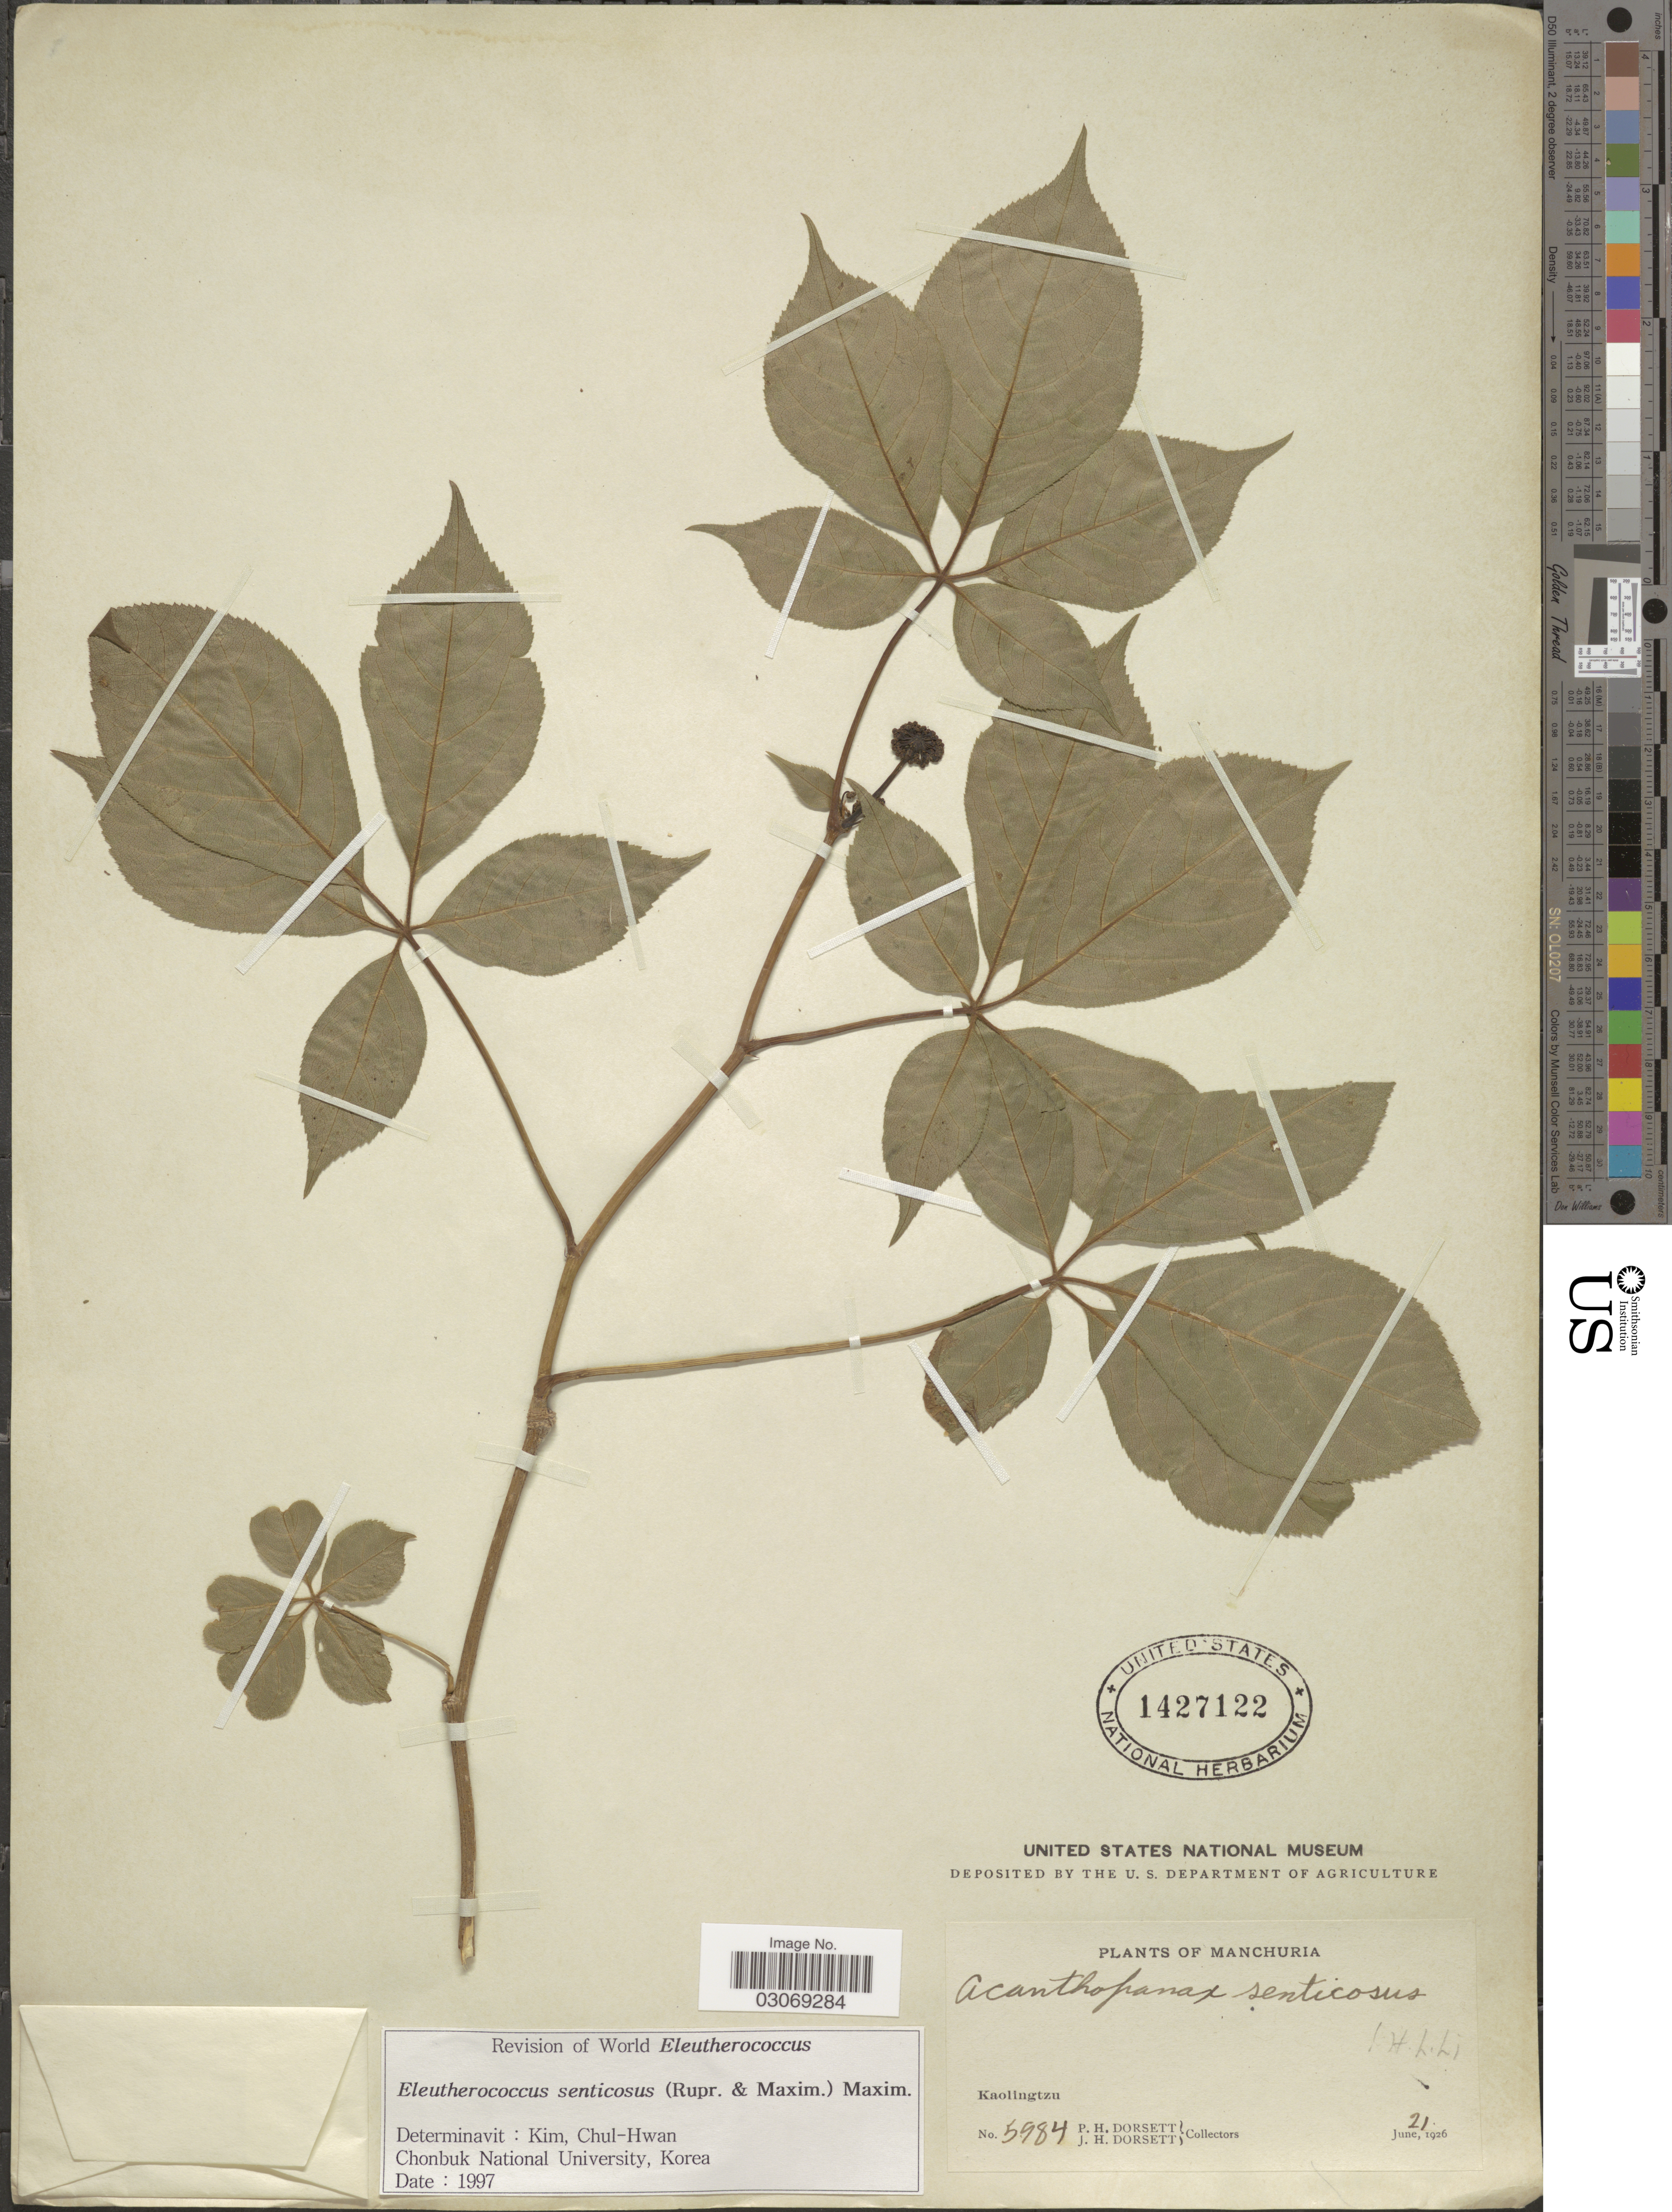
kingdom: Plantae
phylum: Tracheophyta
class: Magnoliopsida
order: Apiales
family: Araliaceae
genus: Eleutherococcus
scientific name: Eleutherococcus senticosus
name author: (Rupr. & Maxim.) Maxim.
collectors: P. H. Dorsett & J. Dorsett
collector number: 5984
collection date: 1926-06-21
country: China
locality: Manchuria. Kaolingtzu.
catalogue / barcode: US 1427122